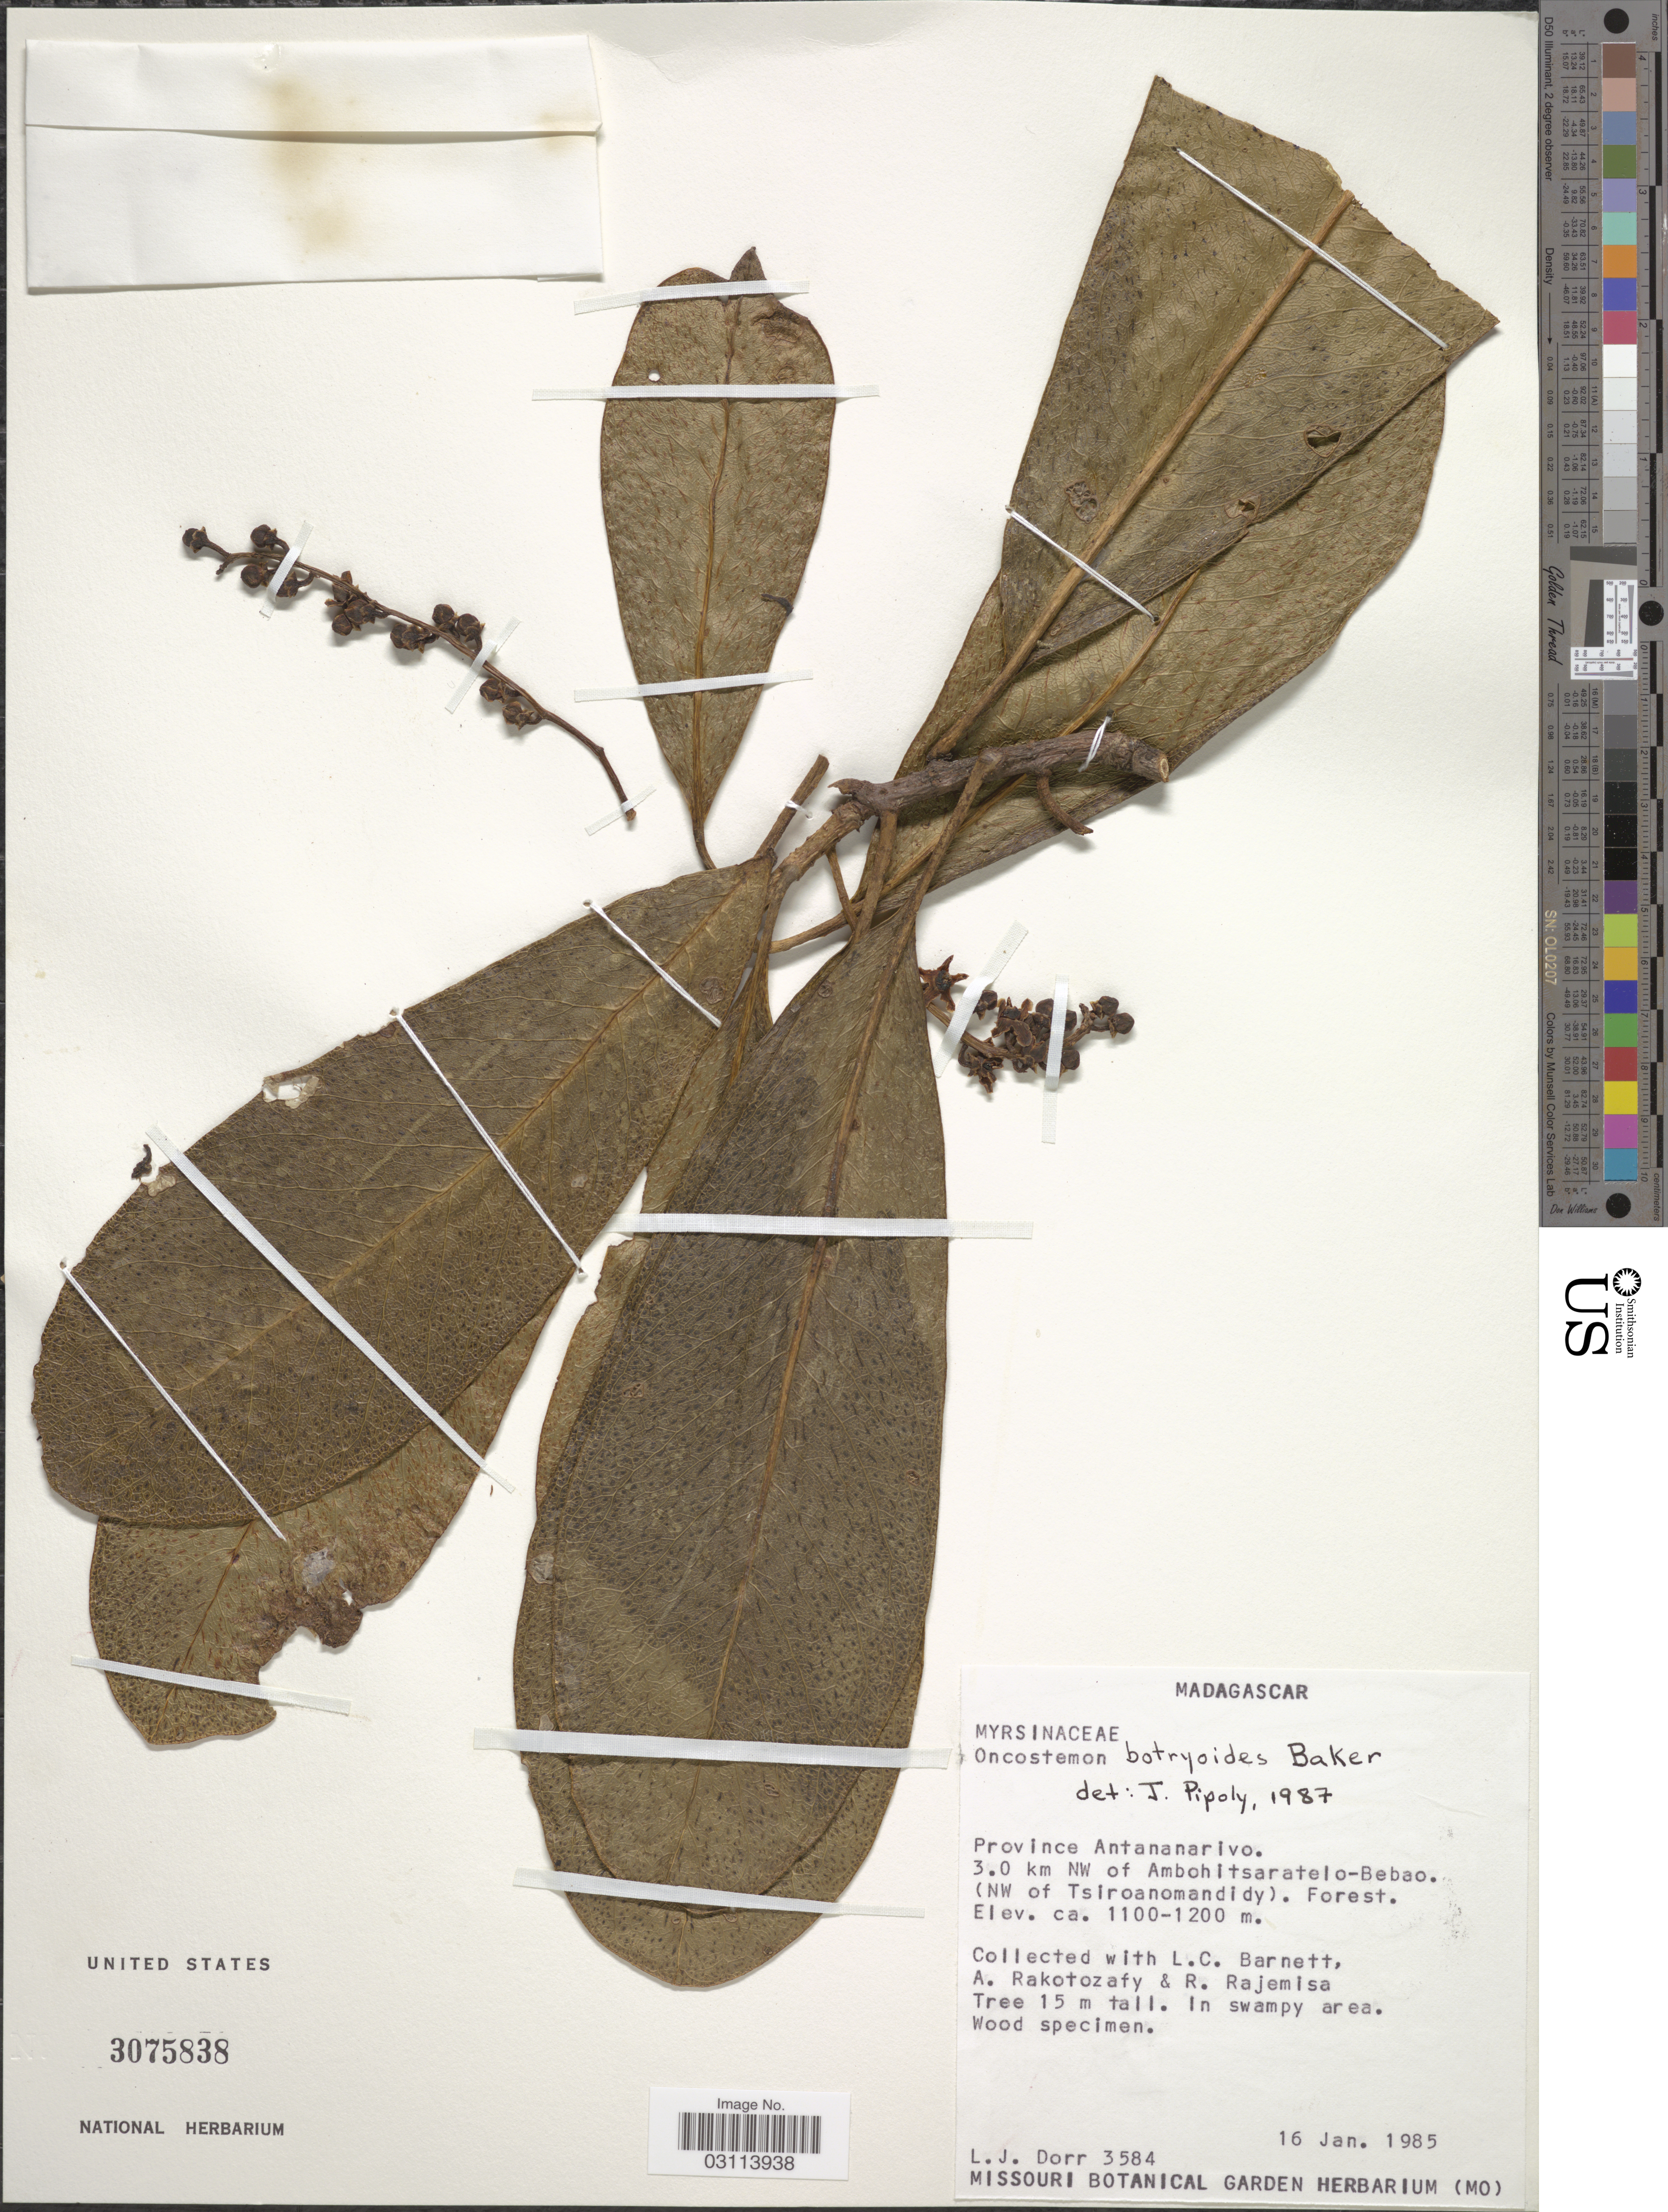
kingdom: Plantae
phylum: Tracheophyta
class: Magnoliopsida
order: Ericales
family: Primulaceae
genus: Oncostemum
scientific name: Oncostemum botryoides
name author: Baker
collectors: L. J. Dorr, L. C. Barnett, A. Rakotozafy & R. Rajemisa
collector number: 3584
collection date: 1985-01-16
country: Madagascar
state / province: Bongolava / Menabe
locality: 3.0 km NW of Ambohitsaratelo-Bebao. (NW of Tsiroanomandidy).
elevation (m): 1100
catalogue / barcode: US 3075838